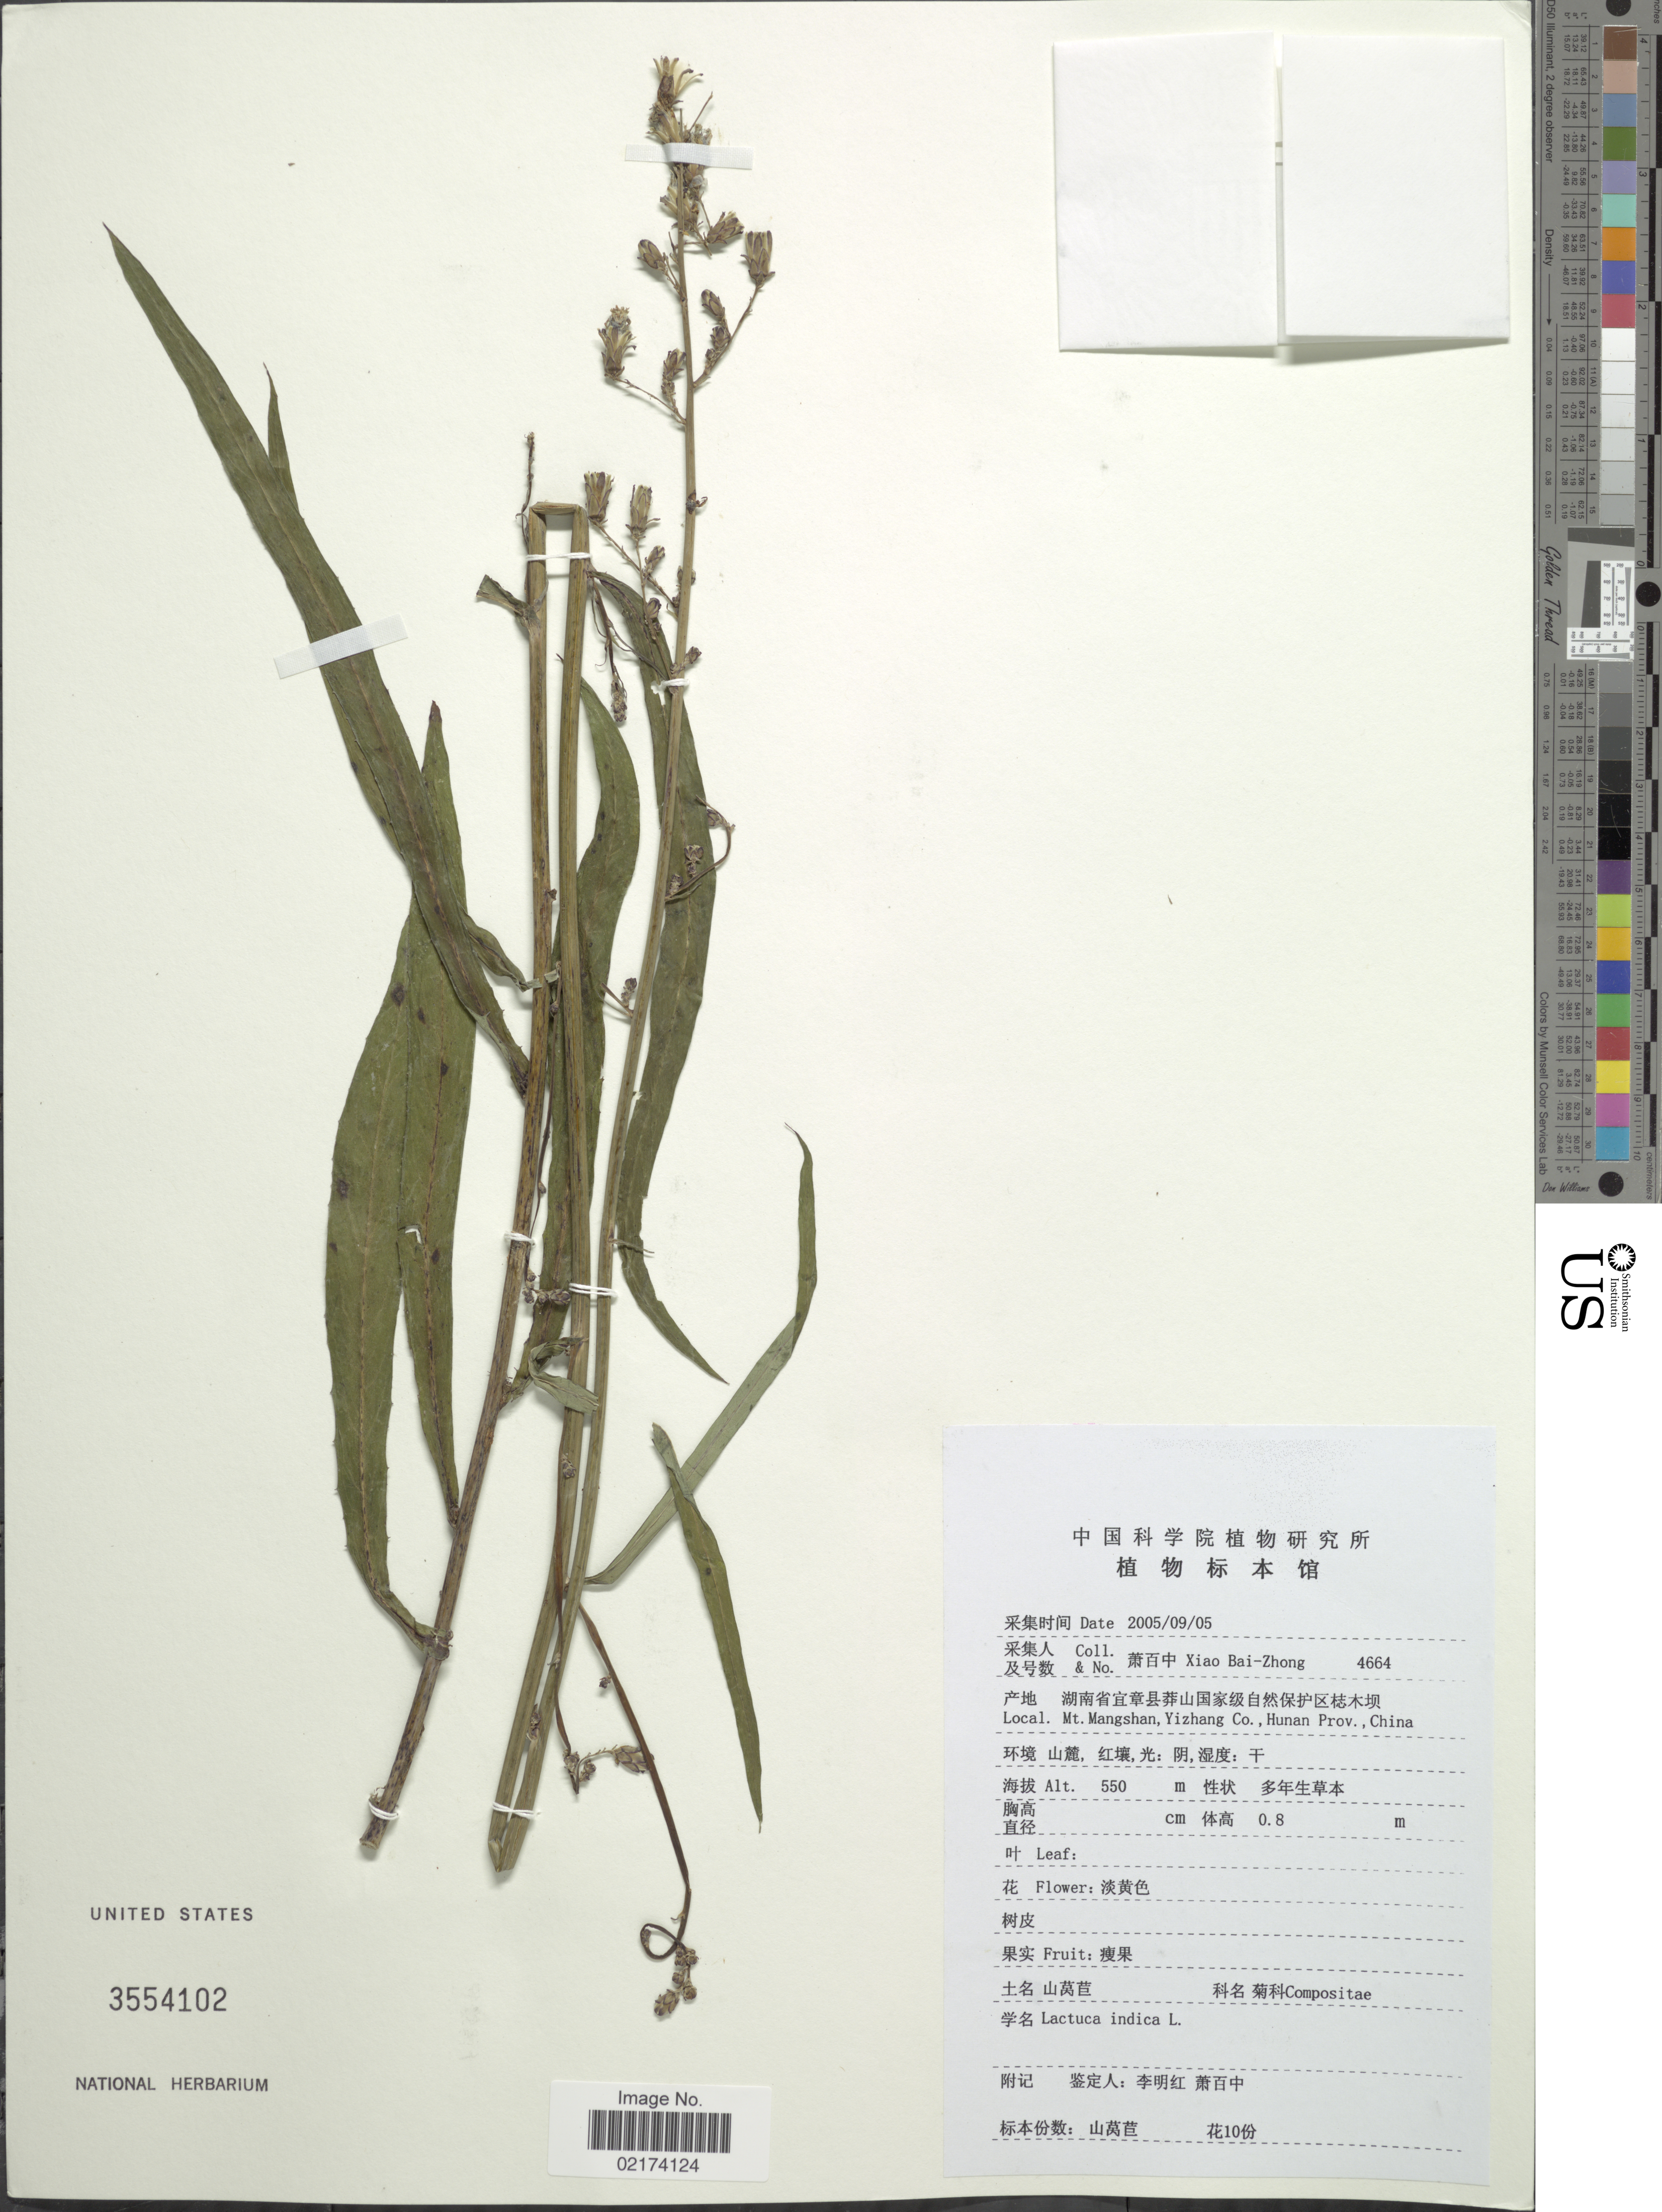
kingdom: Plantae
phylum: Tracheophyta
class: Magnoliopsida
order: Asterales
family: Asteraceae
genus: Lactuca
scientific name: Lactuca indica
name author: L.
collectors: B. Z. Xiao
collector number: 4664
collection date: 2005-09-05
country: China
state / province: Hunan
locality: Mt. Mangshan, Yizhang Co.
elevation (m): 550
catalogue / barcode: US 3554102